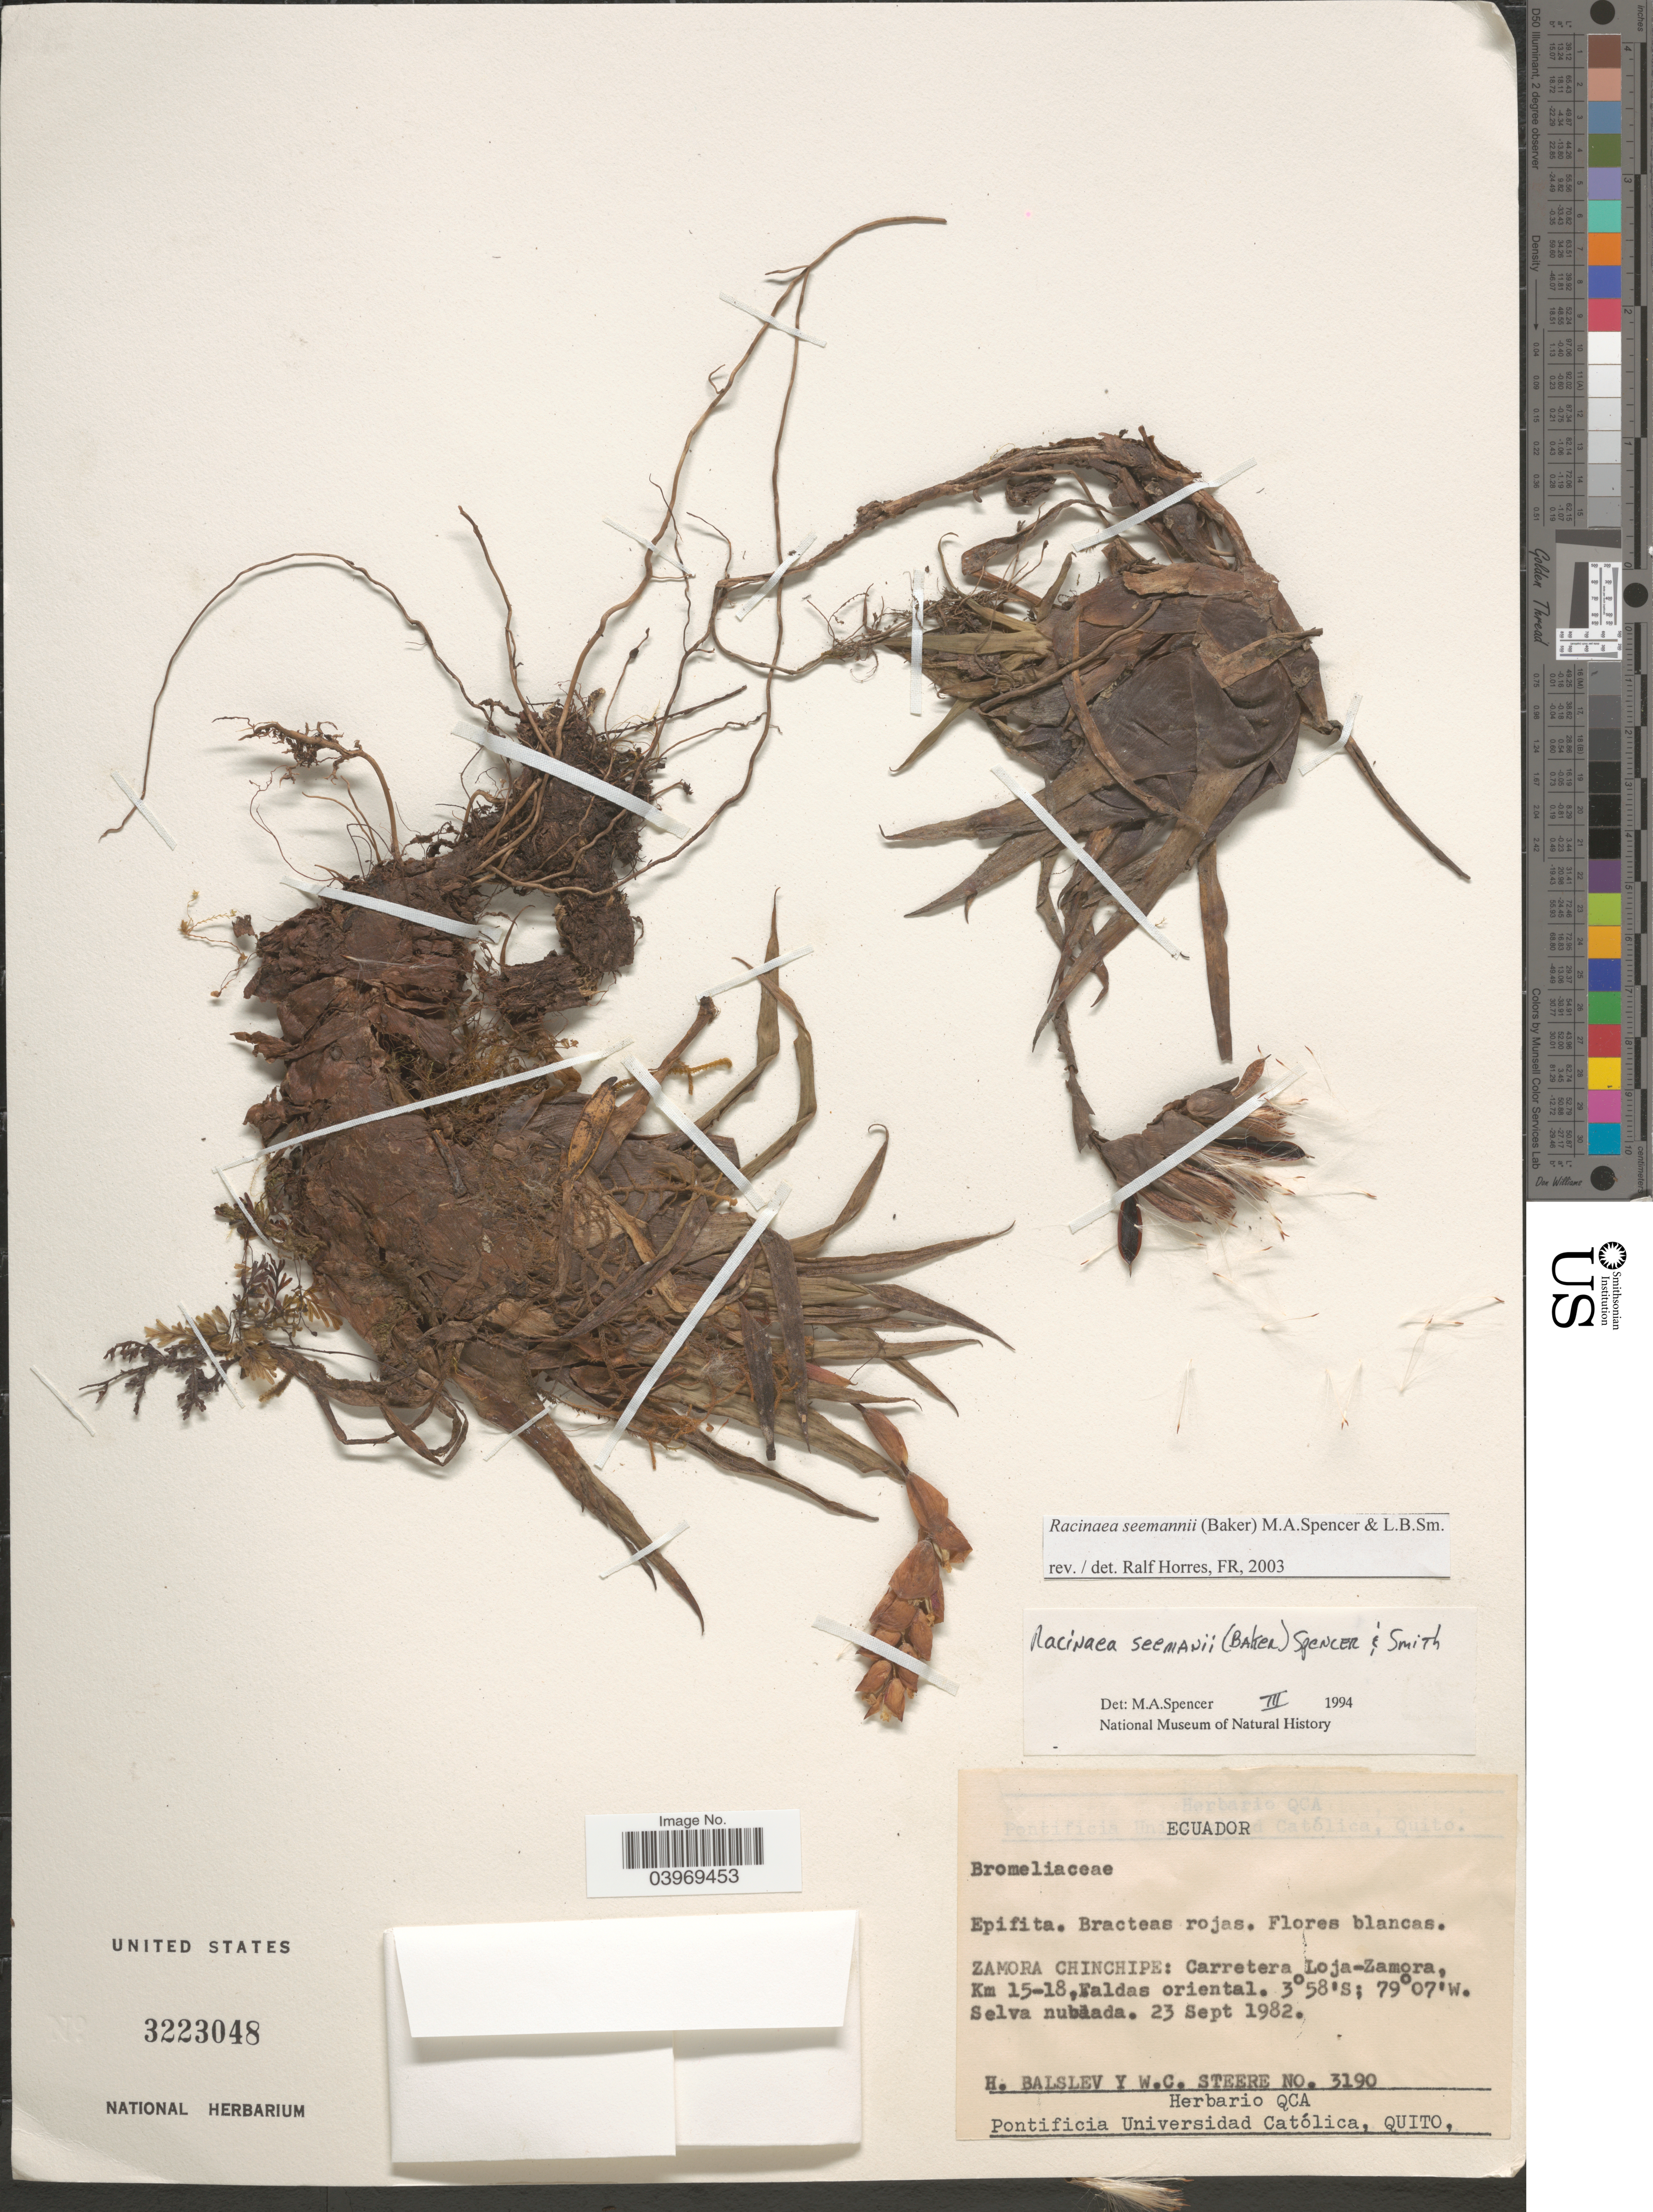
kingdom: Plantae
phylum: Tracheophyta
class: Liliopsida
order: Poales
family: Bromeliaceae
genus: Racinaea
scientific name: Racinaea seemannii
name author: (Baker) M.A. Spencer & L.B. Sm.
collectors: H. Balslev & W. C. Steere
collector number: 3190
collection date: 1982-09-23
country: Ecuador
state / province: Zamora-Chinchipe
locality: Carretera Loja-Zamora, Km 15-18, Faldas oriental.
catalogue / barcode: US 3223048